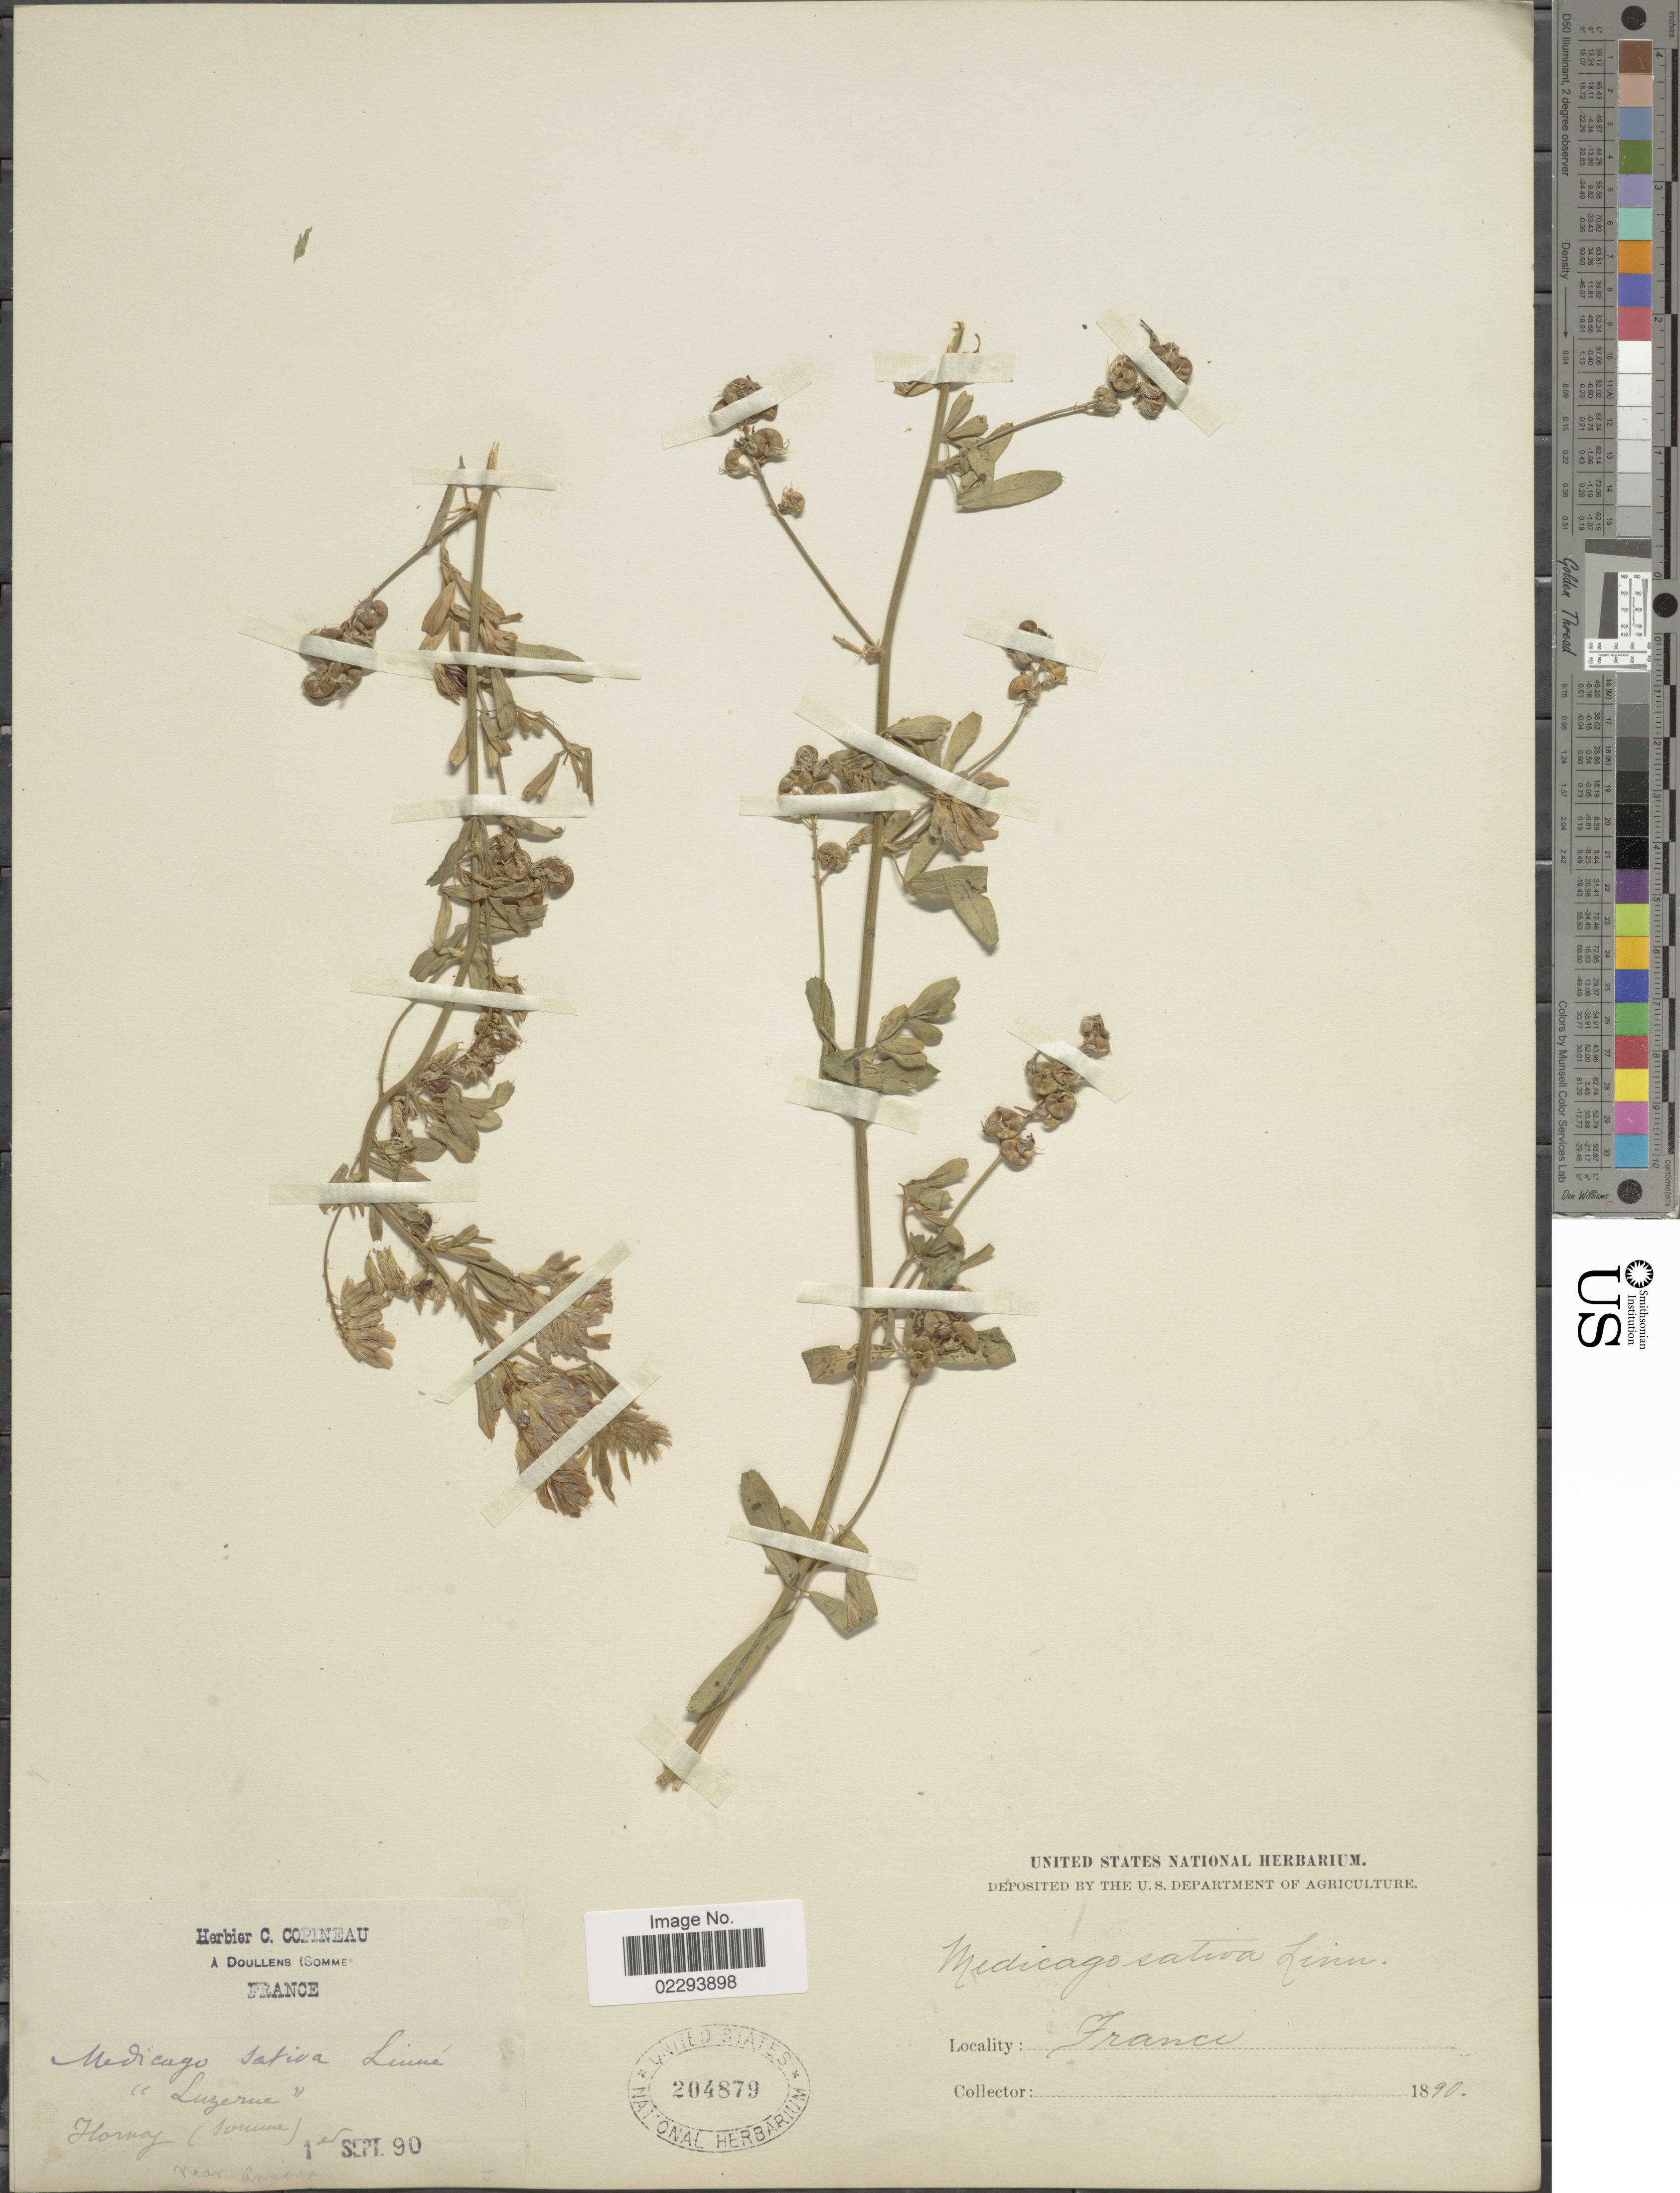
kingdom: Plantae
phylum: Tracheophyta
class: Magnoliopsida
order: Fabales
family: Fabaceae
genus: Medicago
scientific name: Medicago sativa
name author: L.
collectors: ex herb. C. Copineau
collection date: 1890-09-01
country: France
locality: Horay (Sou [illegible text]) France.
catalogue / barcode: US 204879